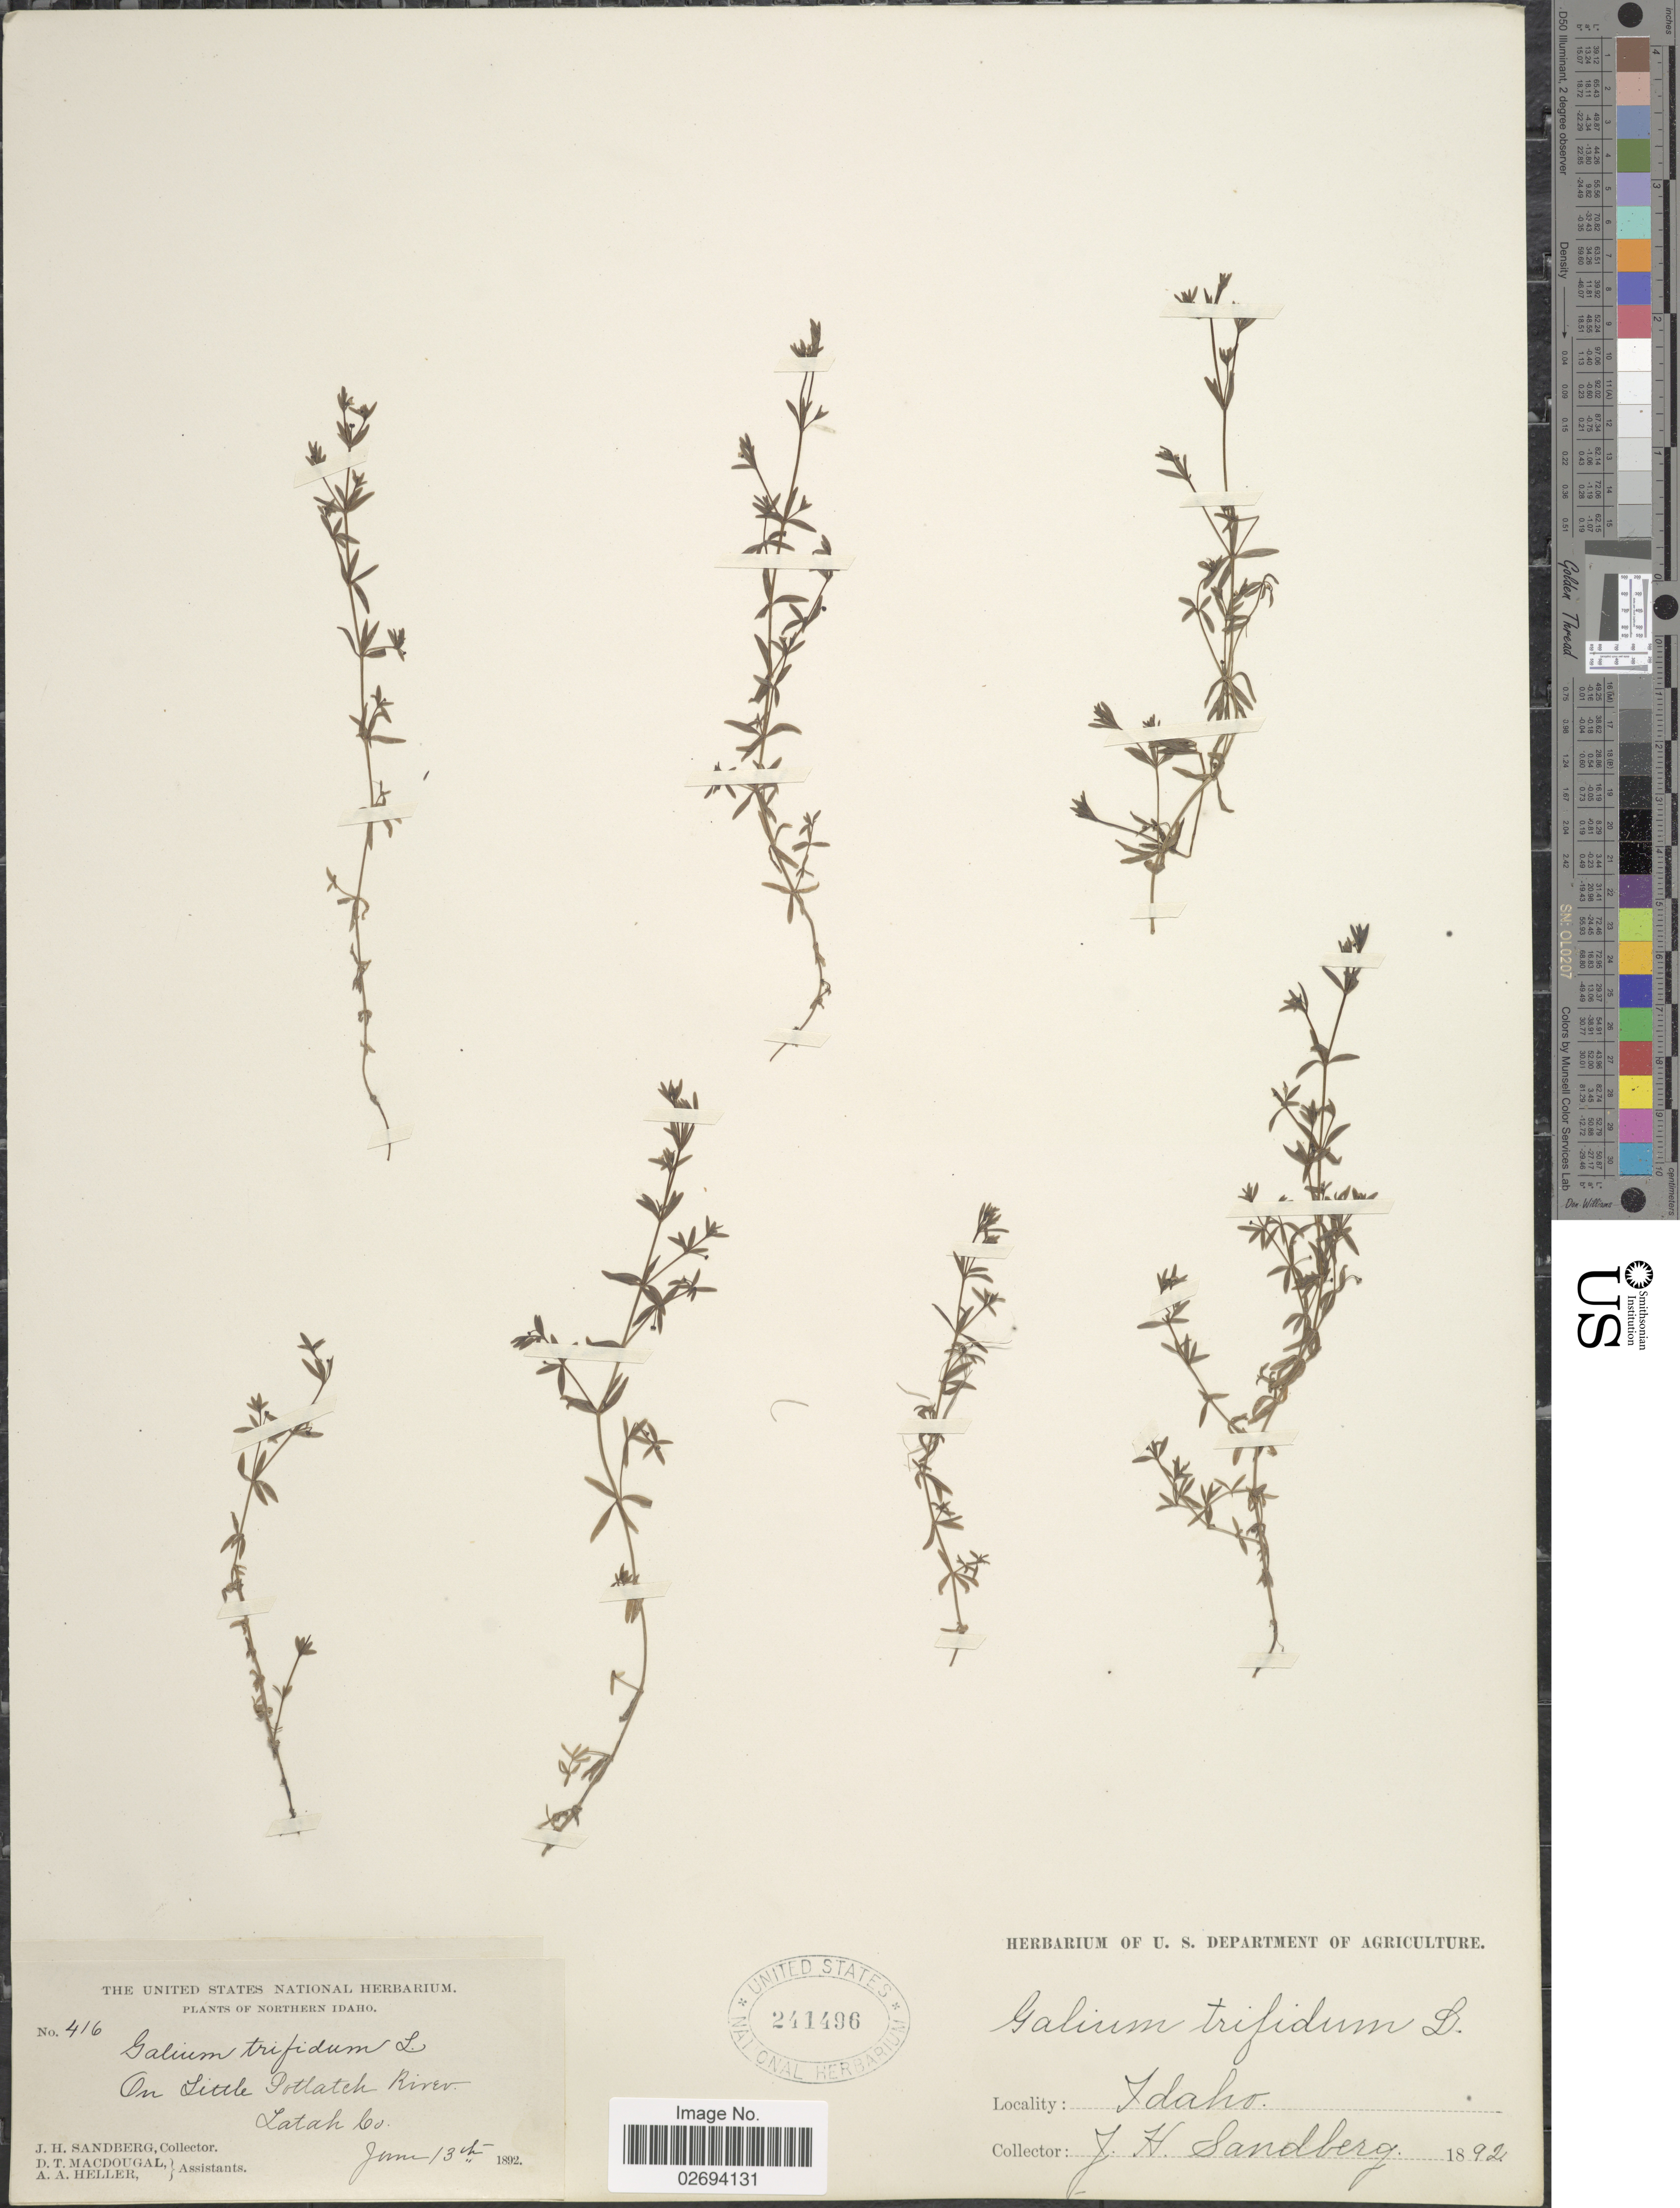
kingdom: Plantae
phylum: Tracheophyta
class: Magnoliopsida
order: Gentianales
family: Rubiaceae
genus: Galium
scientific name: Galium trifidum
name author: L.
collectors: J. H. Sandberg, D. T. MacDougal & A. A. Heller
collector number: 416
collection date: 1892-06-13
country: United States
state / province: Idaho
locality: Northern Idaho, on Little Potlatch, Latah Co.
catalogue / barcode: US 241496